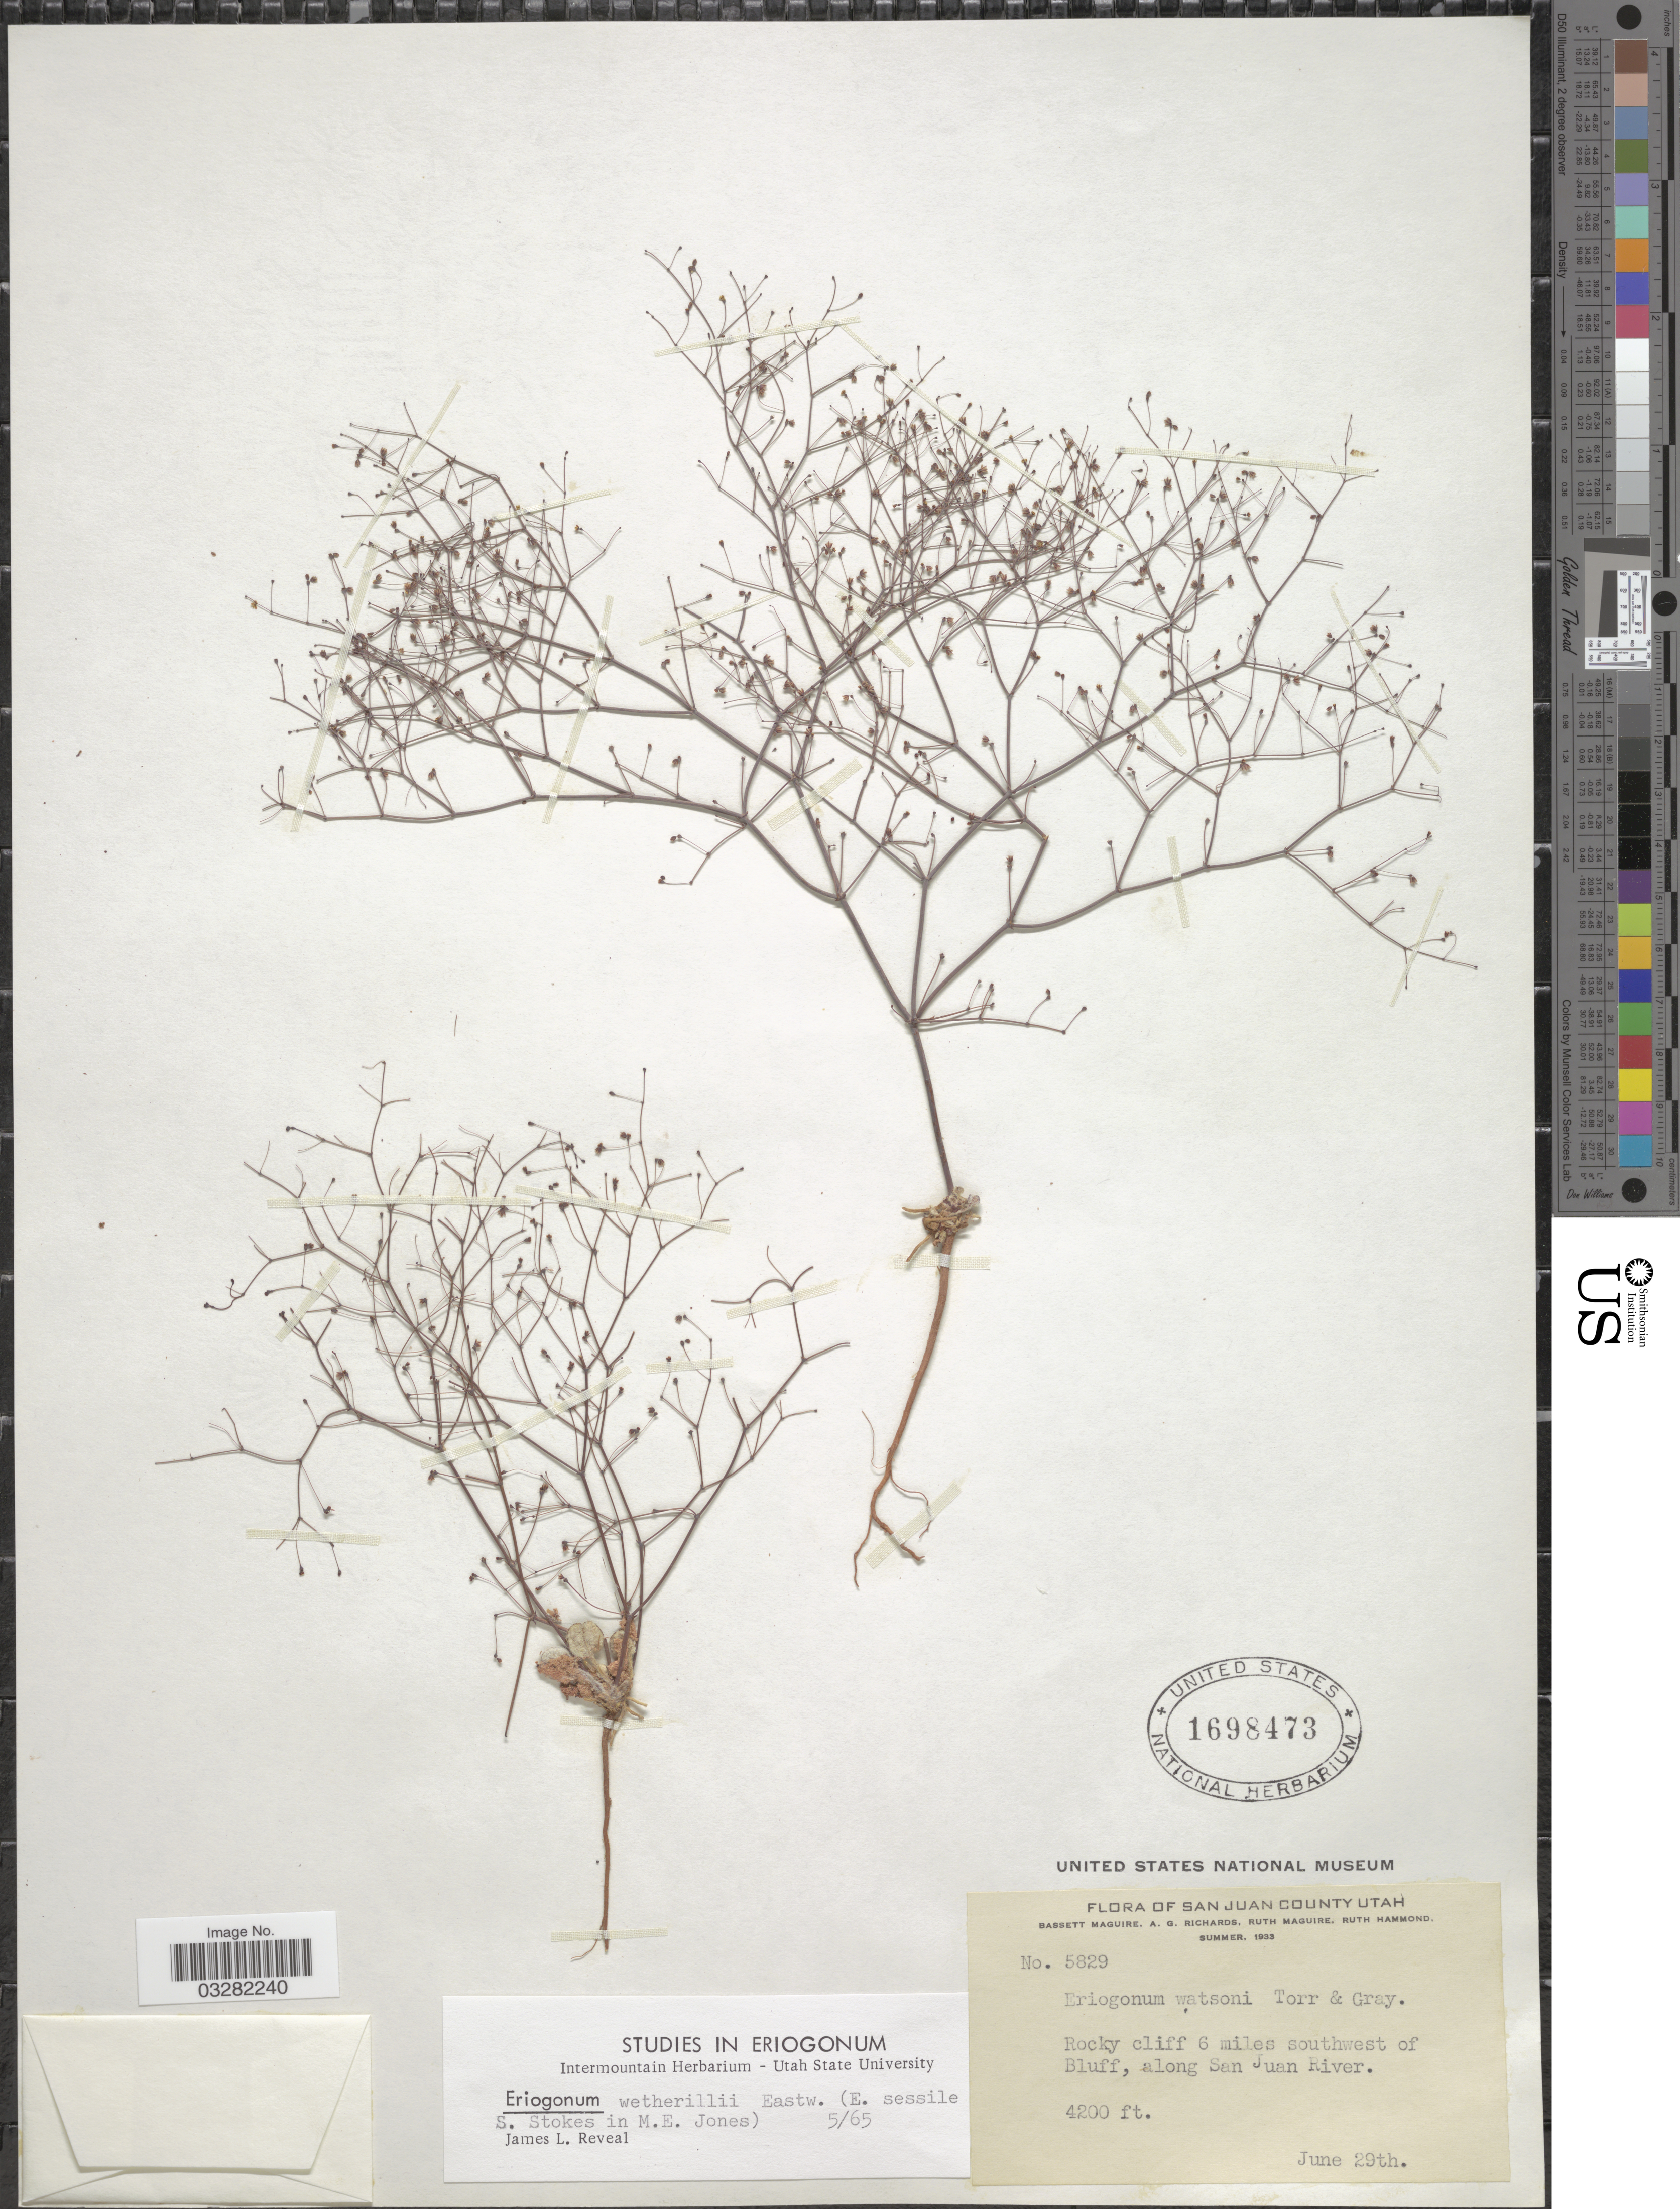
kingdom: Plantae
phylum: Tracheophyta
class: Magnoliopsida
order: Caryophyllales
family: Polygonaceae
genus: Eriogonum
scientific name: Eriogonum wetherillii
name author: Eastw.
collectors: B. Maguire, A. Richards, R. R. Maguire & R. Hammond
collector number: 5829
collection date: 1933-06-29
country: United States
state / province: Utah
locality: San Juan County. Rocky cliff 6 miles southwest of Bluff, along San Juan River.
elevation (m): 1280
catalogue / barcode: US 1698473